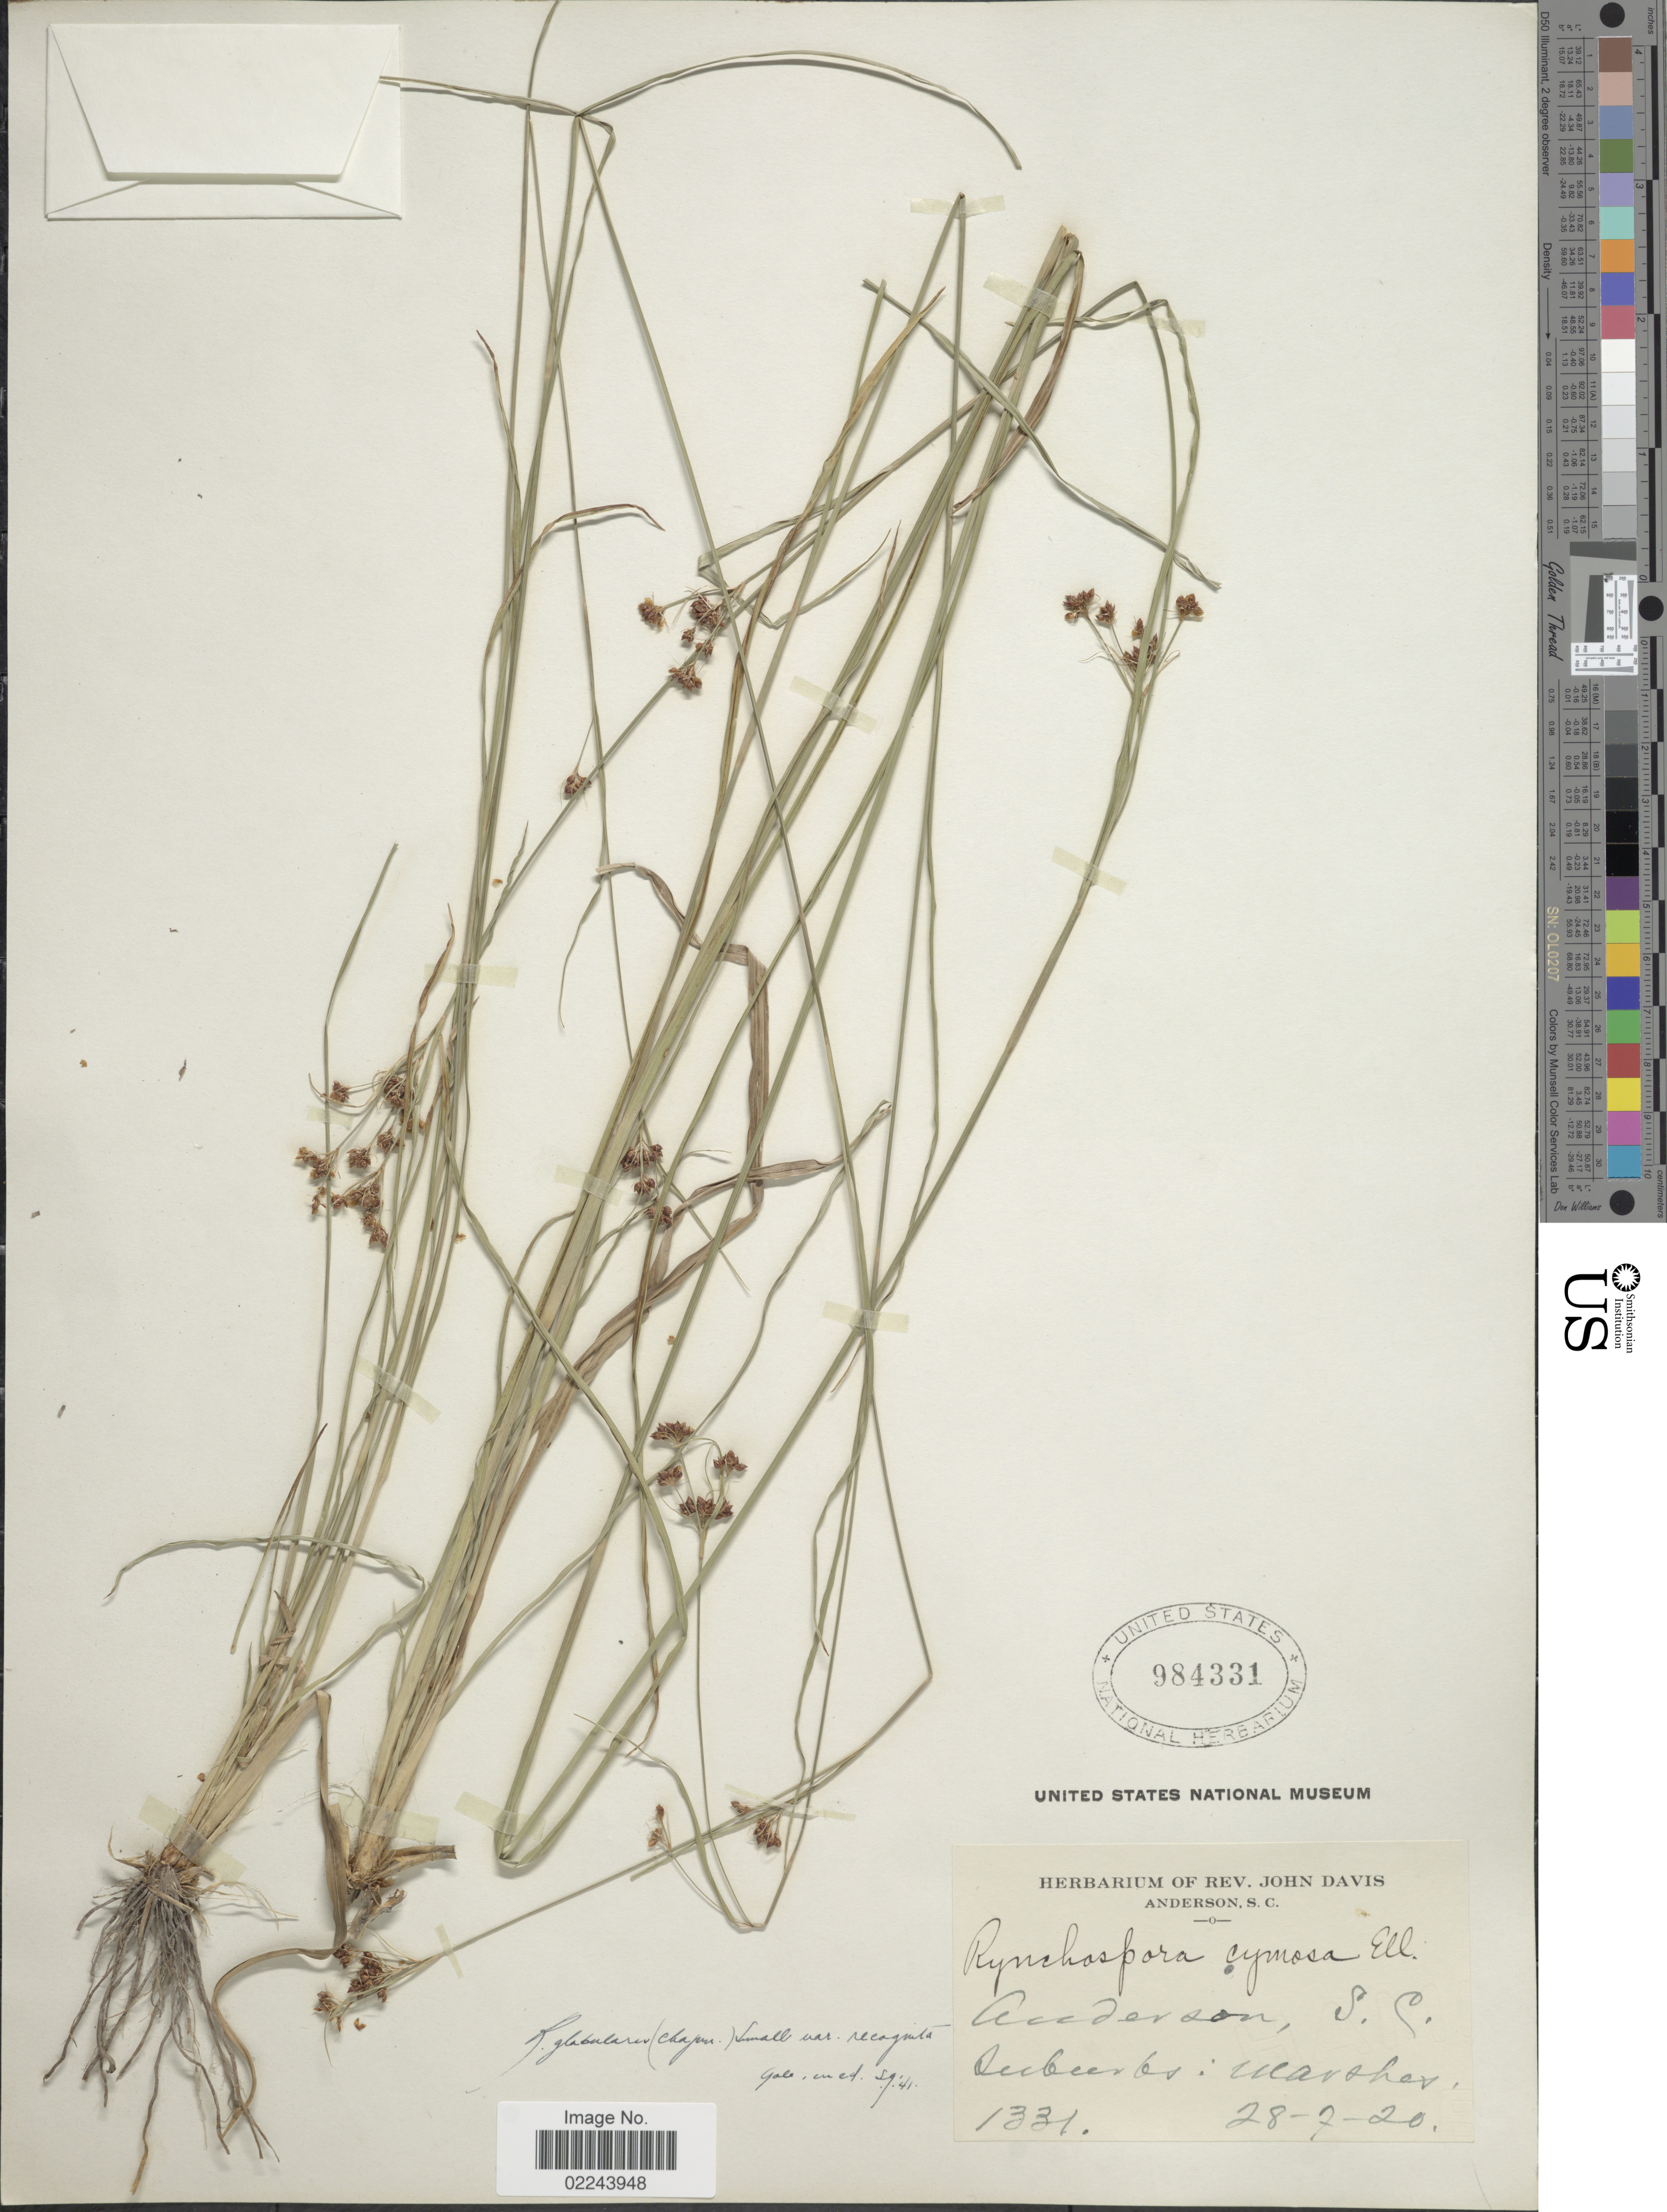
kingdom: Plantae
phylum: Tracheophyta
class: Liliopsida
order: Poales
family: Cyperaceae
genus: Rhynchospora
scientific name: Rhynchospora recognita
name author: (Gale) Kral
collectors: ex herb. Rev. John Davis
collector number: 1331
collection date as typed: Transcribed d/m/y: 28/7/20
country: United States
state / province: South Carolina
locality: Anderson, S.C.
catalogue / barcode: US 984331